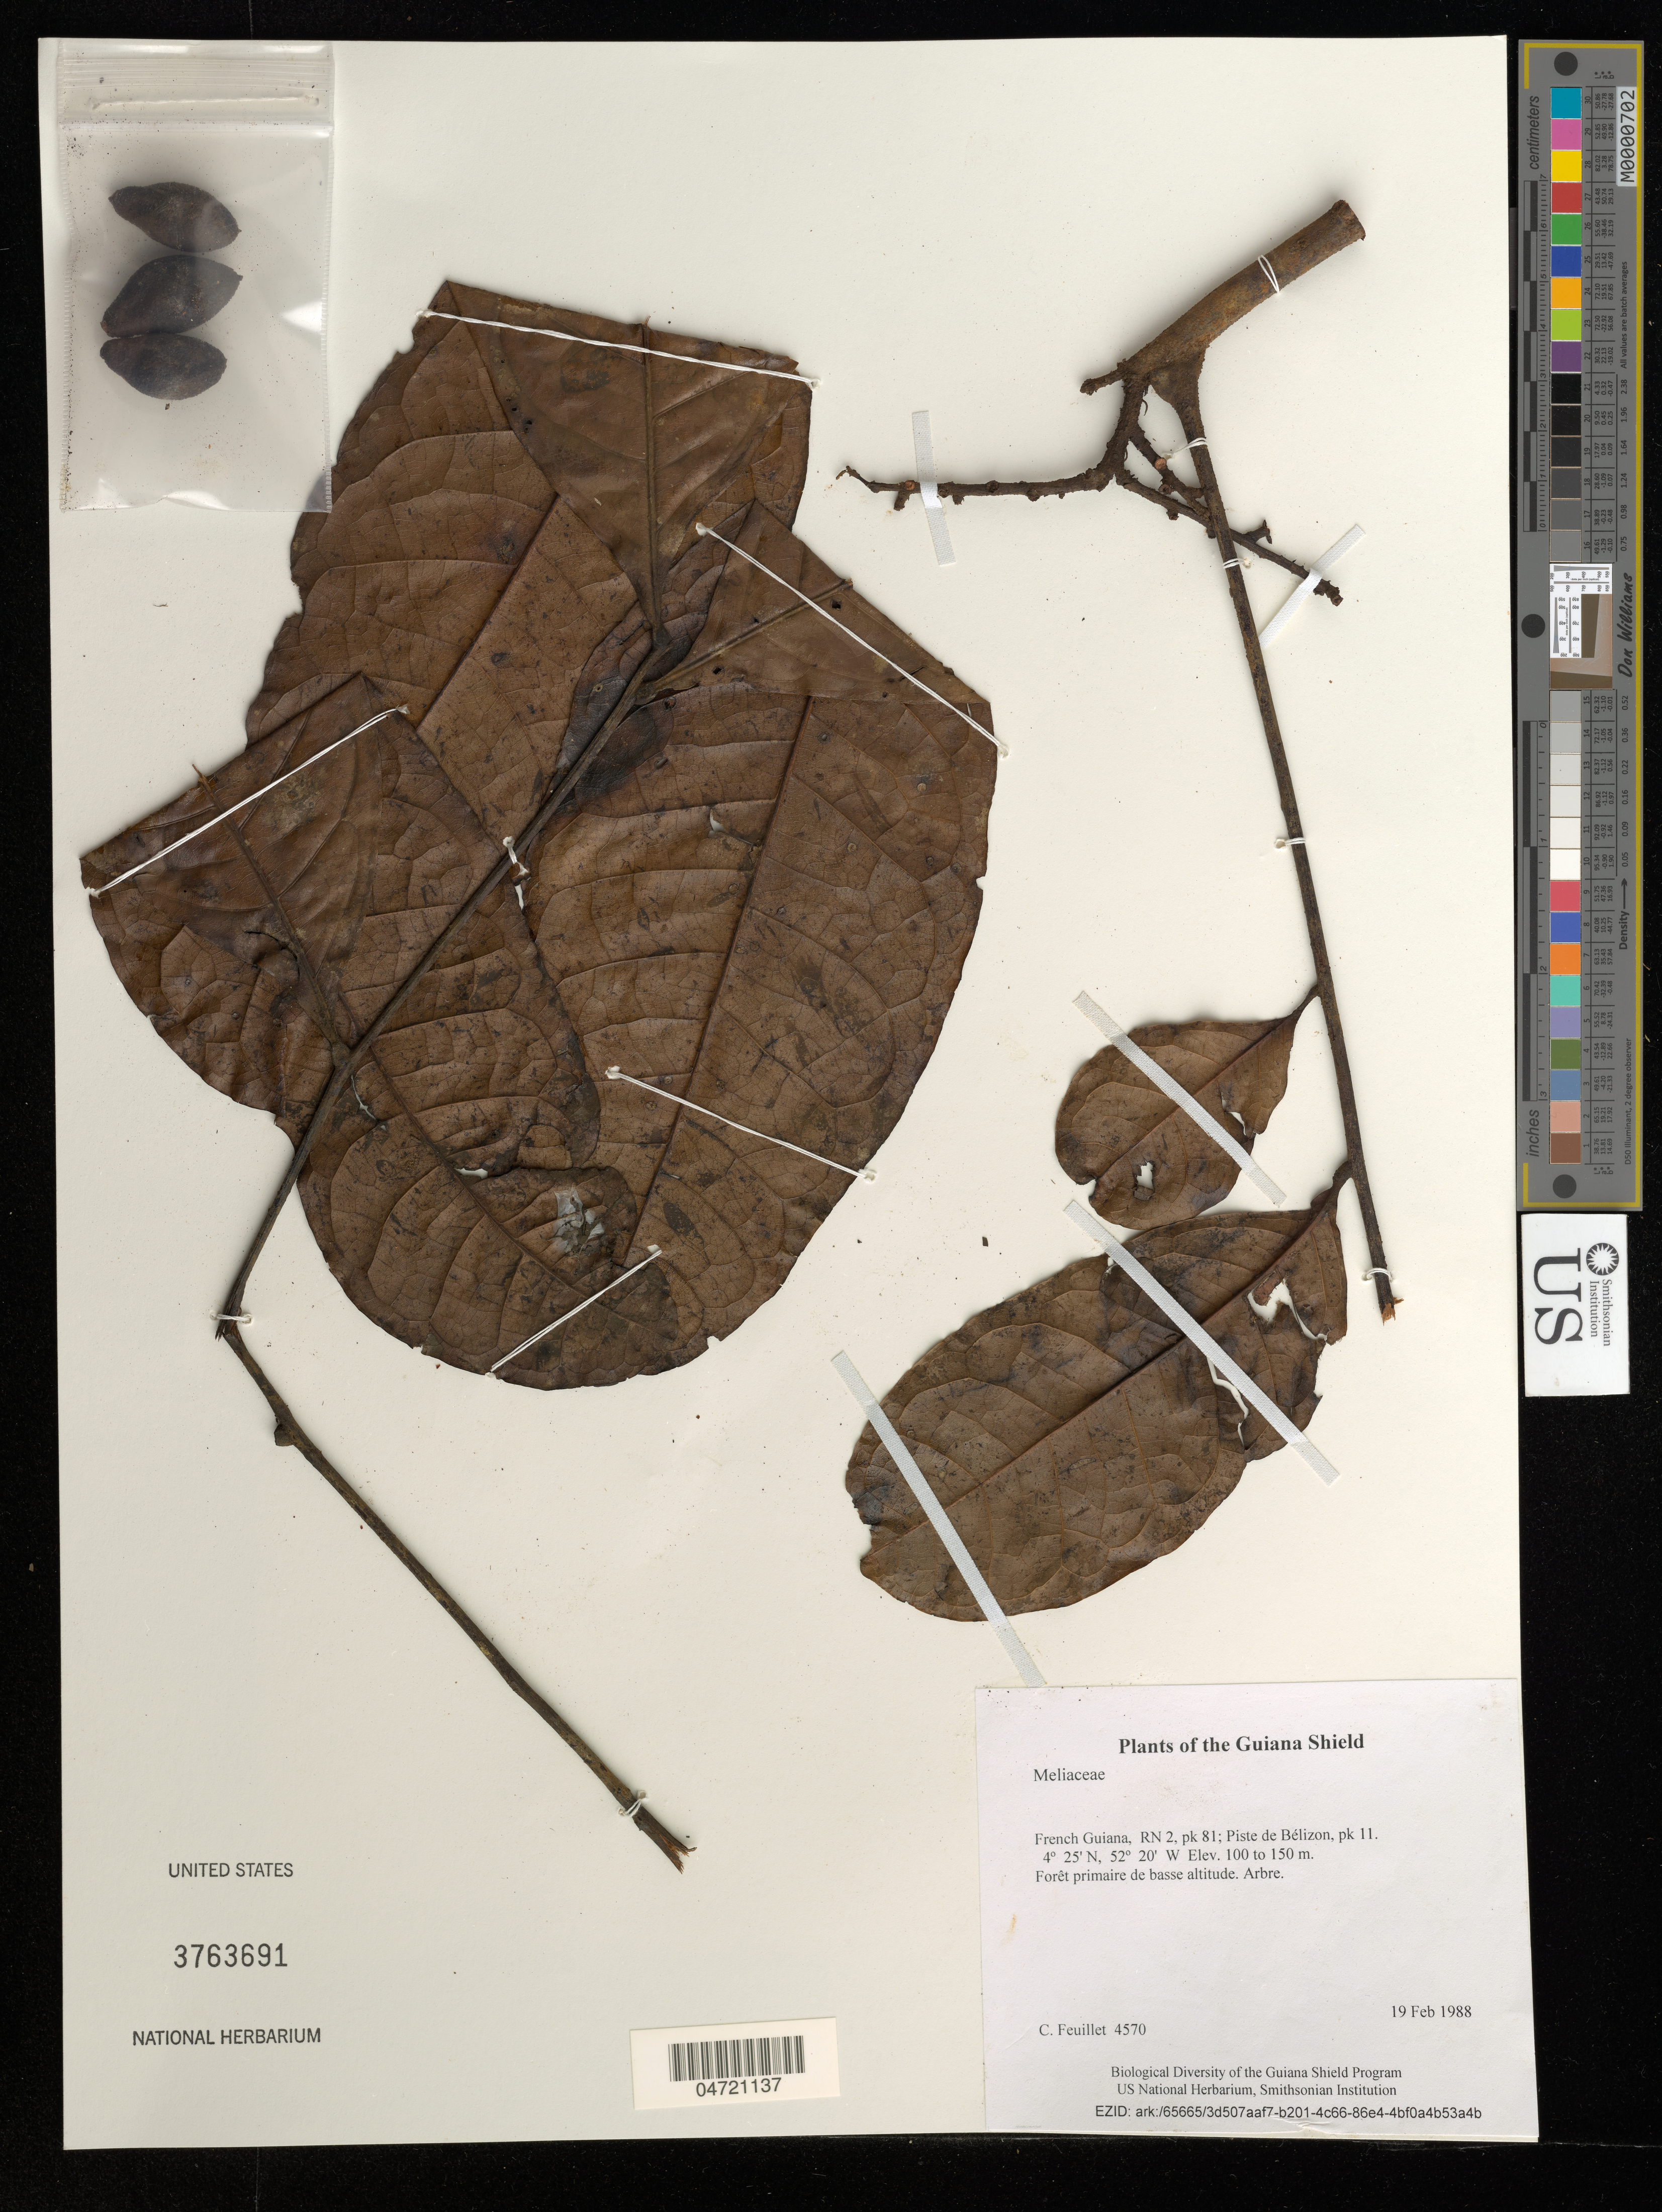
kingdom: Plantae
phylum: Tracheophyta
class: Magnoliopsida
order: Sapindales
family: Meliaceae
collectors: C. Feuillet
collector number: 4570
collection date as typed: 19 Feb 1988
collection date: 1988-02-19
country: French Guiana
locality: RN 2, pk 81; Piste de Bélizon, pk 11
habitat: Forêt primaire de basse altitude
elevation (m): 100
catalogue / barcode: US 3763691